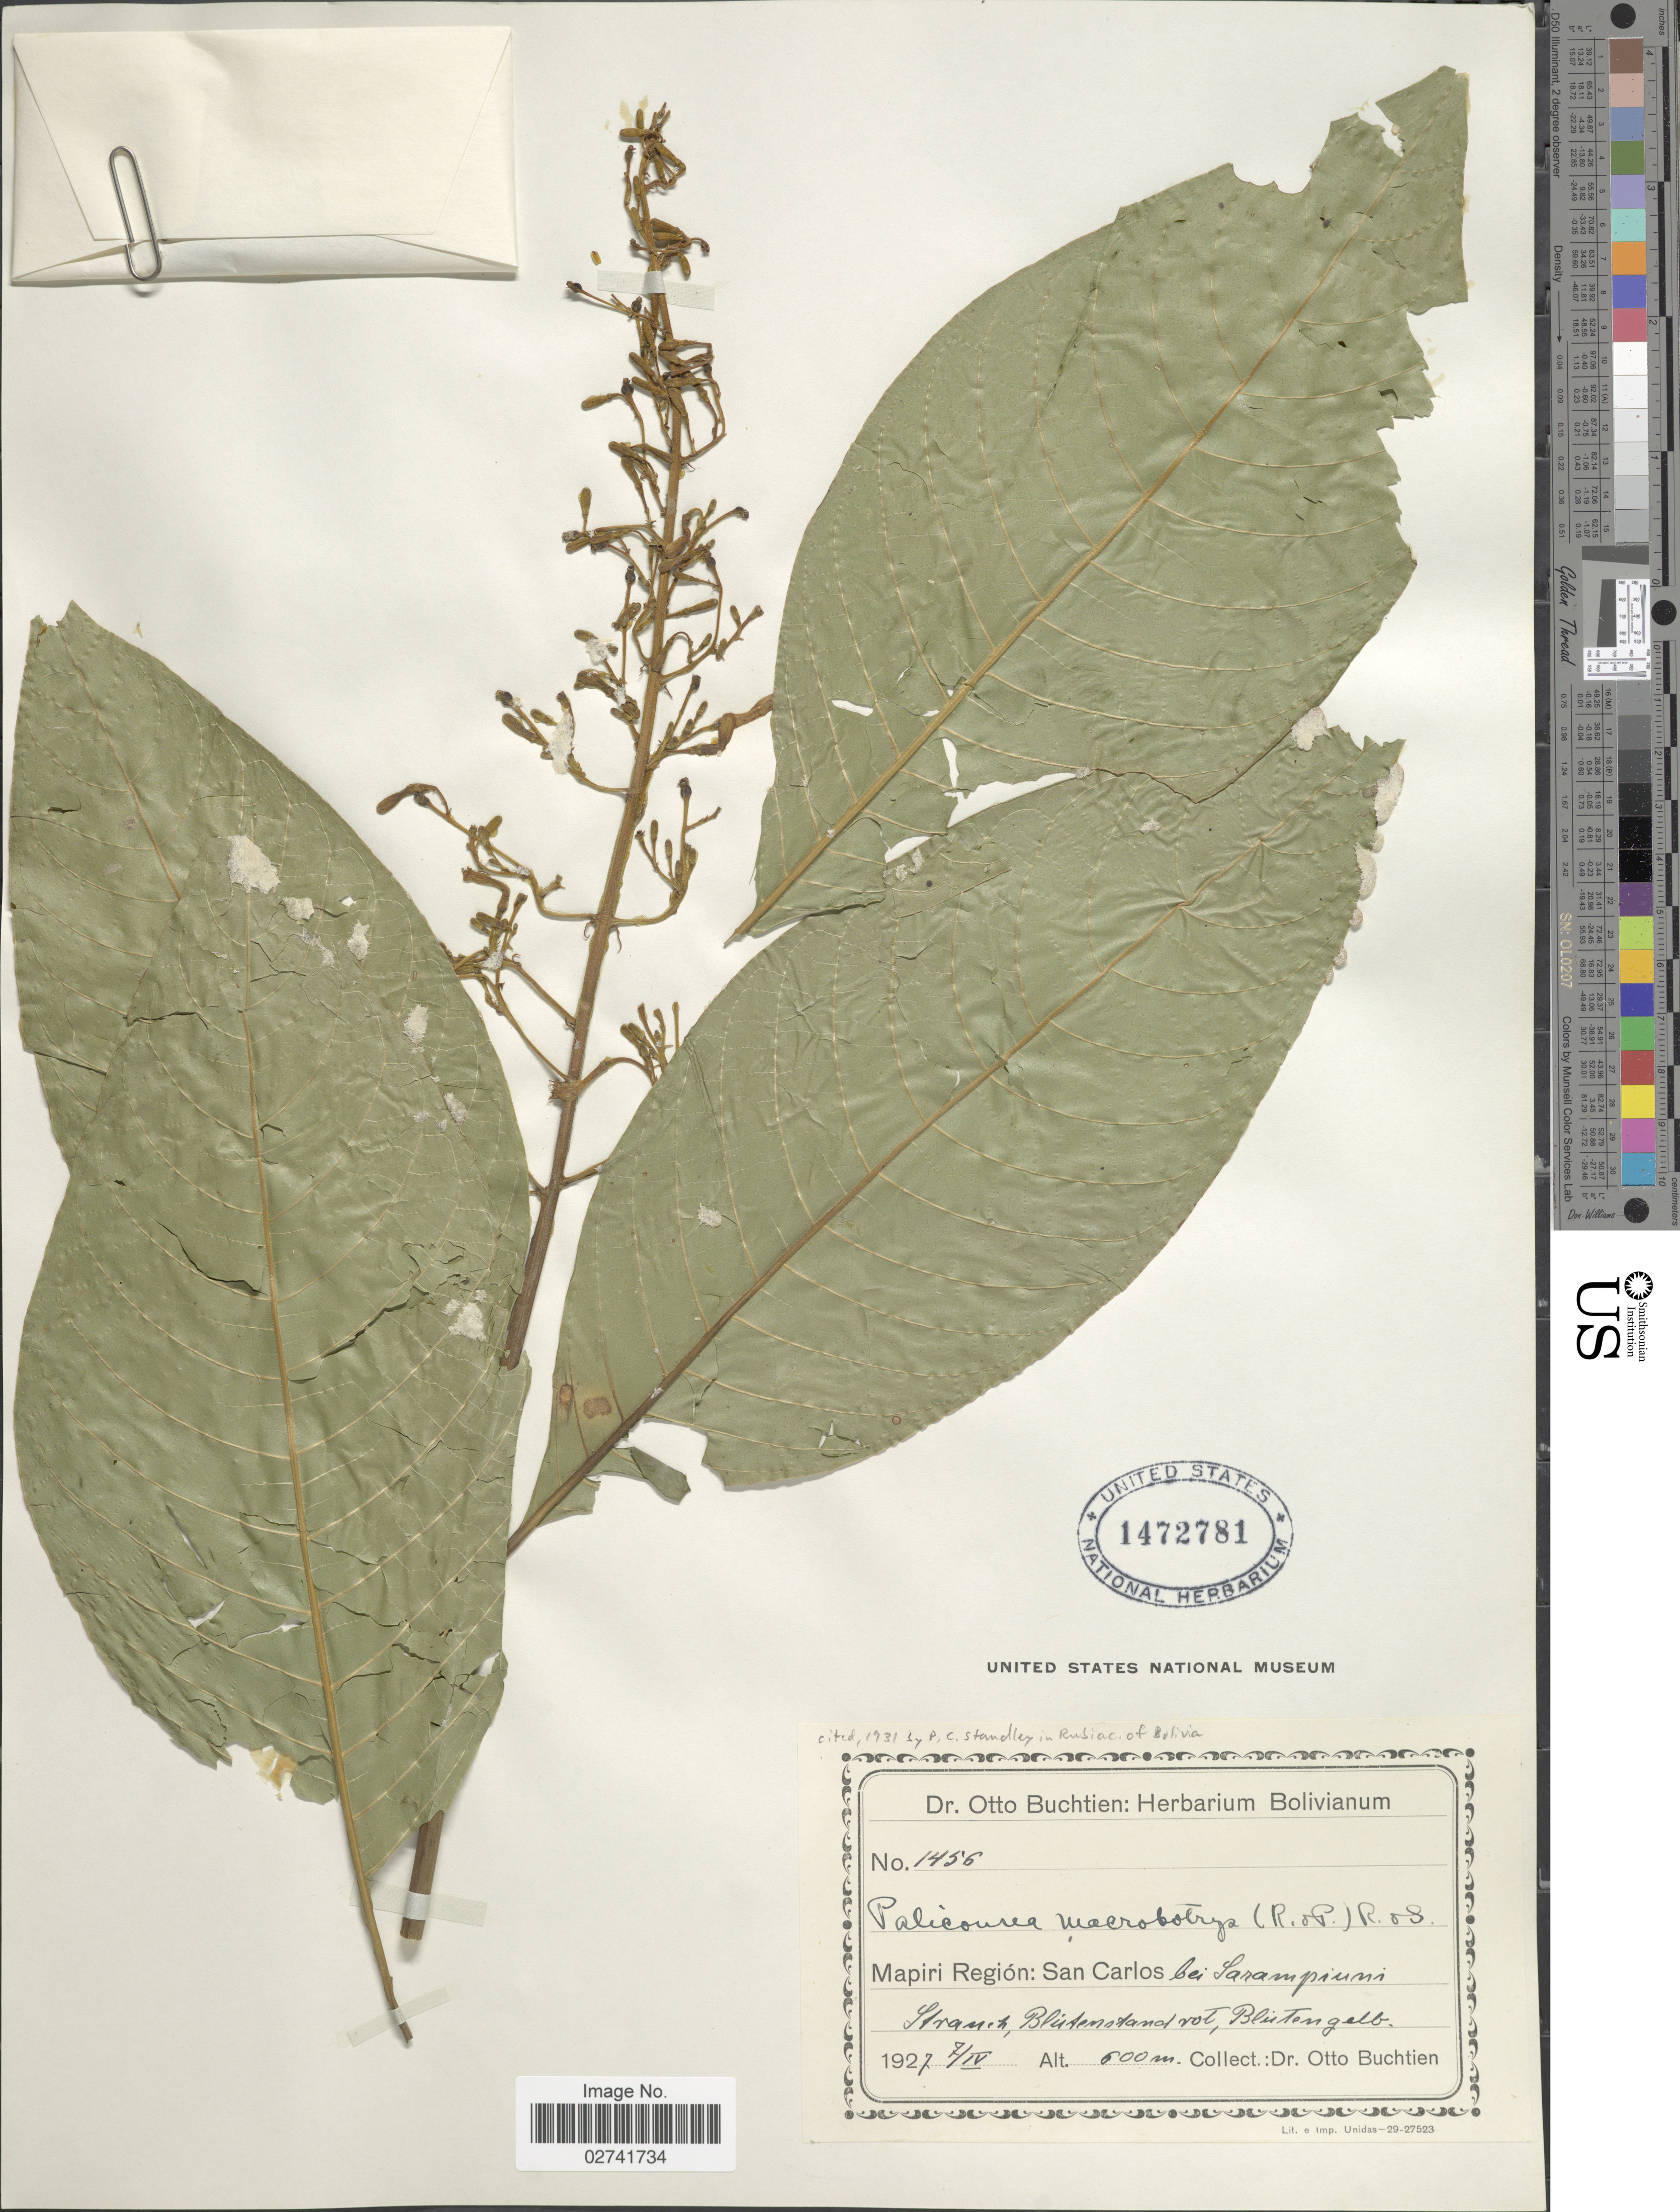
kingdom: Plantae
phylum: Tracheophyta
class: Magnoliopsida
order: Gentianales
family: Rubiaceae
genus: Palicourea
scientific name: Palicourea macrobotrys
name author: (Ruiz & Pav.) Schult.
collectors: O. Buchtien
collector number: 1456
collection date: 1927-04-07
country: Bolivia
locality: Bolivianum. Mapiri Region: San Carlos bei Sarampiuni.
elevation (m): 600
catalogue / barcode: US 1472781